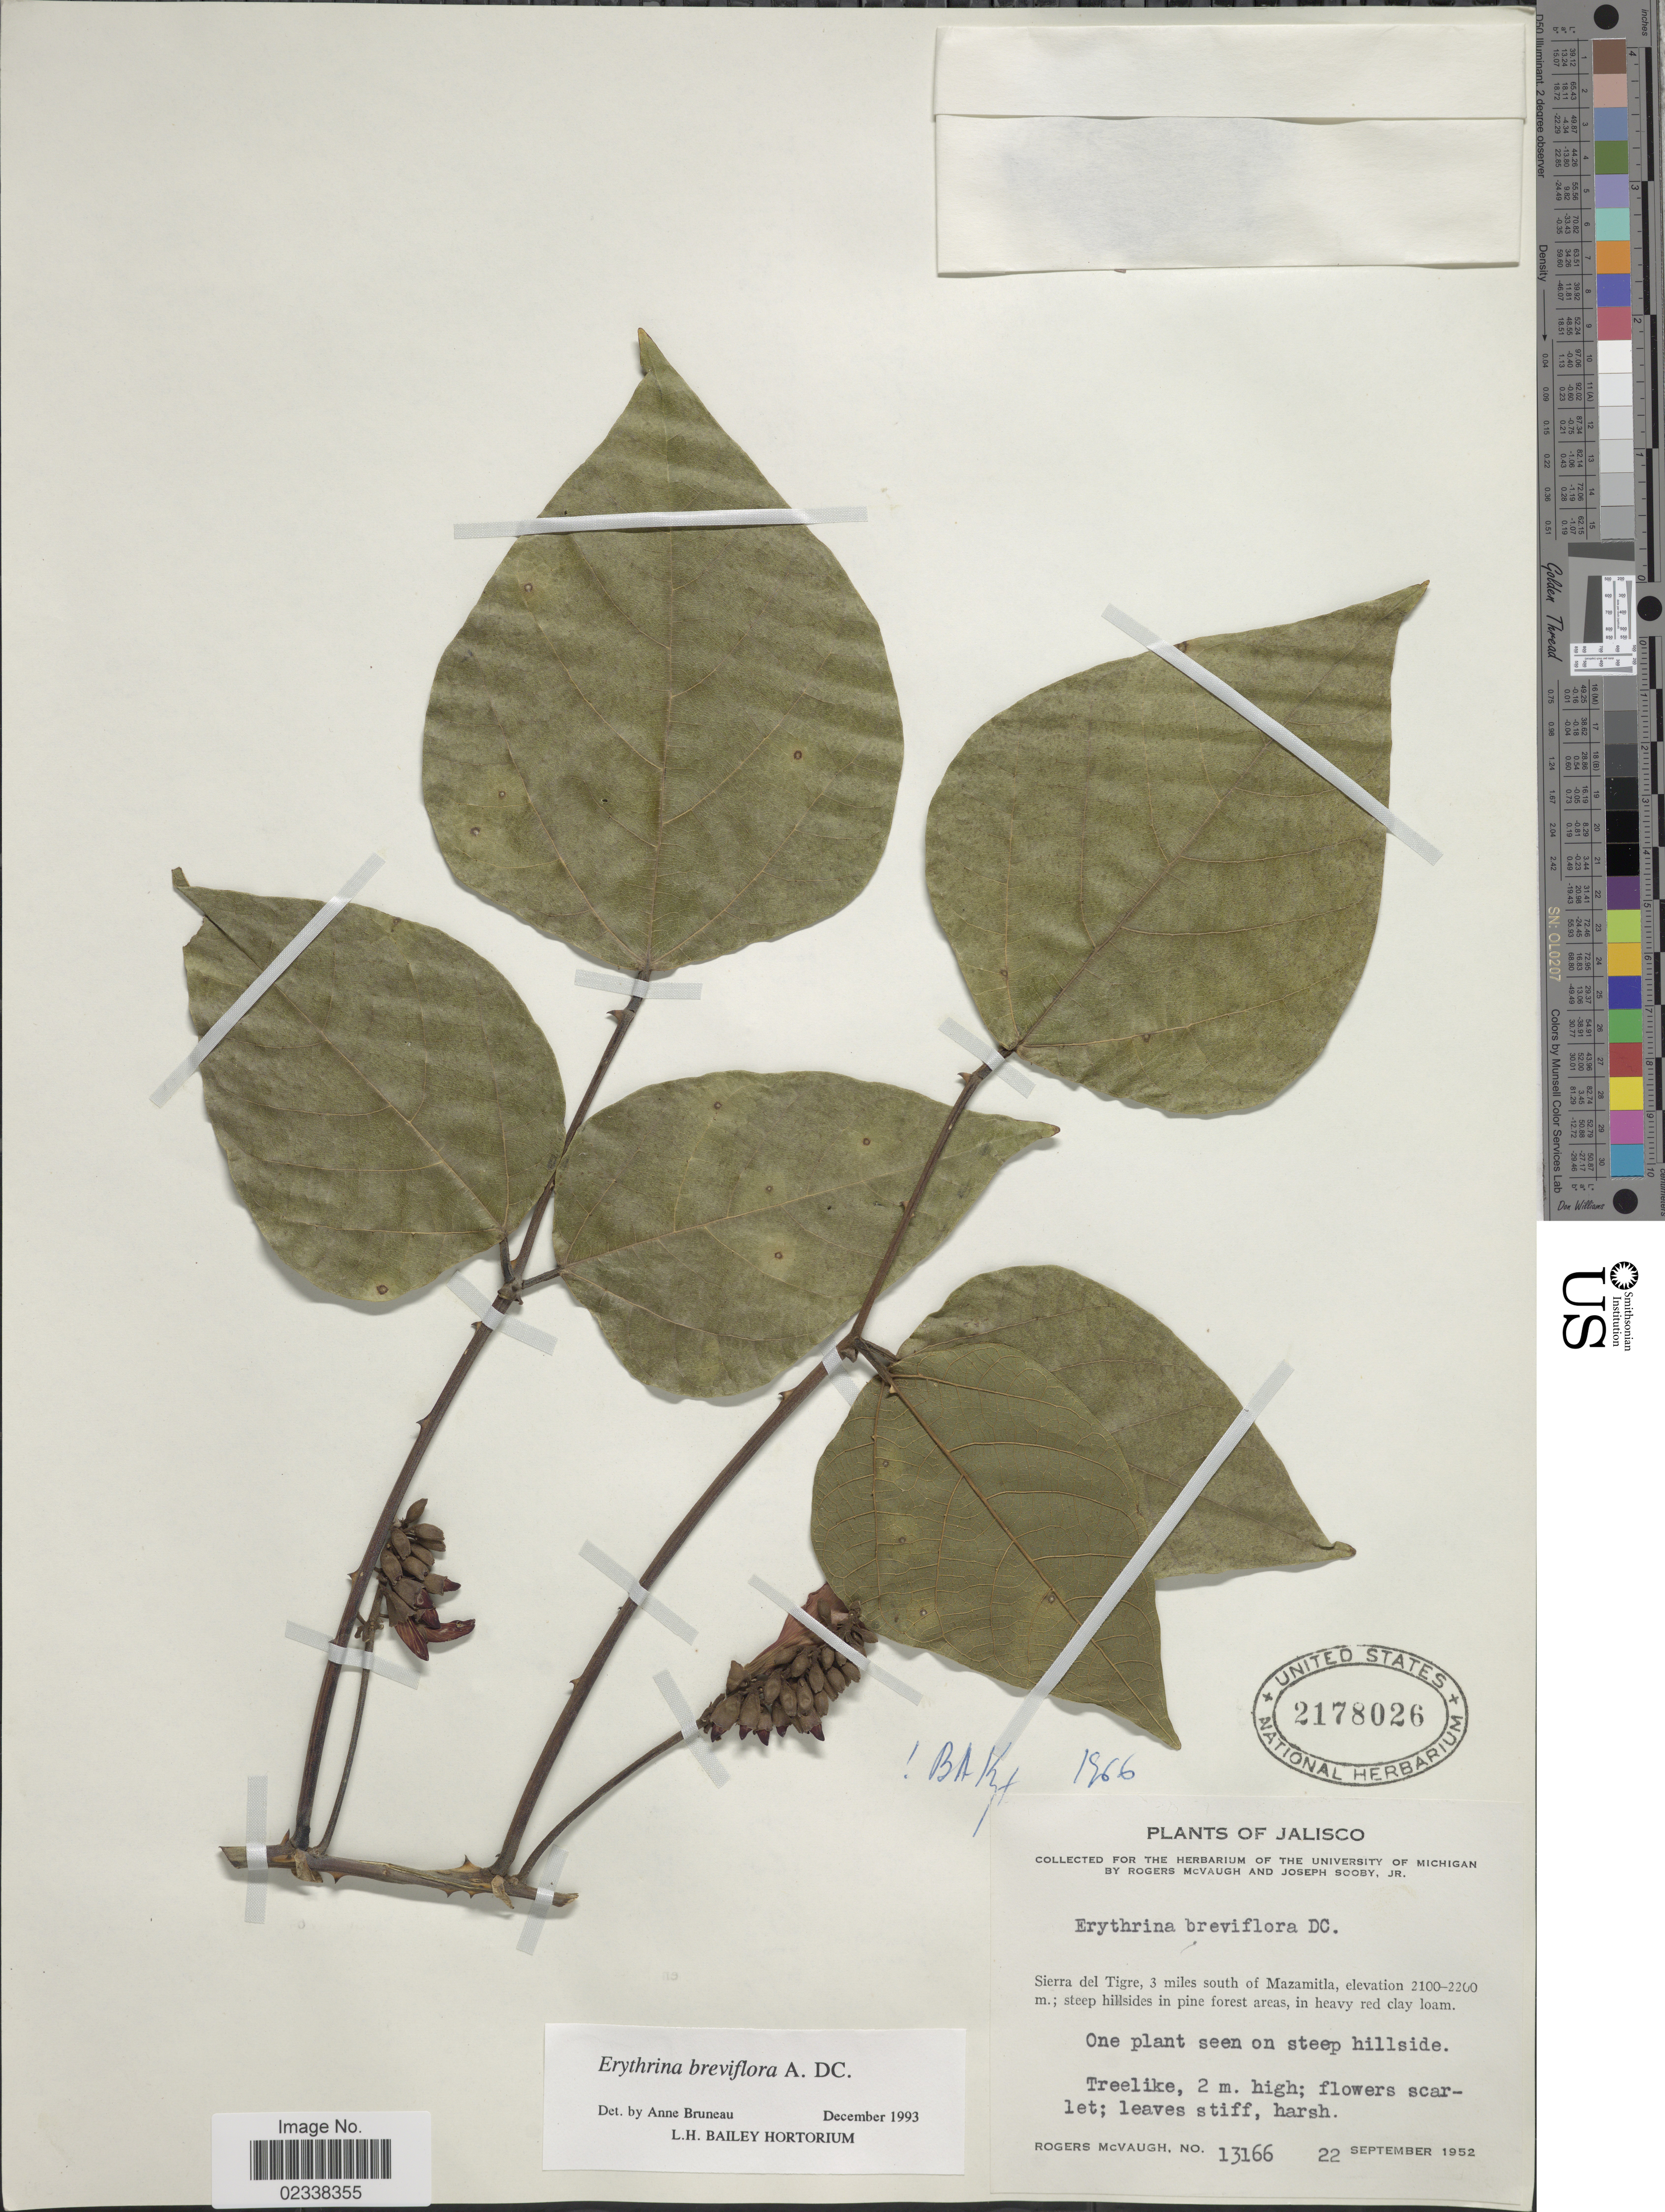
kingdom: Plantae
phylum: Tracheophyta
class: Magnoliopsida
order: Fabales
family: Fabaceae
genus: Erythrina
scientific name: Erythrina breviflora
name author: DC.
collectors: R. McVaugh & J. Sooby Jr.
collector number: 13166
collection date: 1952-09-22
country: Mexico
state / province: Jalisco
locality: Sierra del Tigre, 3 miles south of Mazamitla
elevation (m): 2100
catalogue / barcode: US 2178026